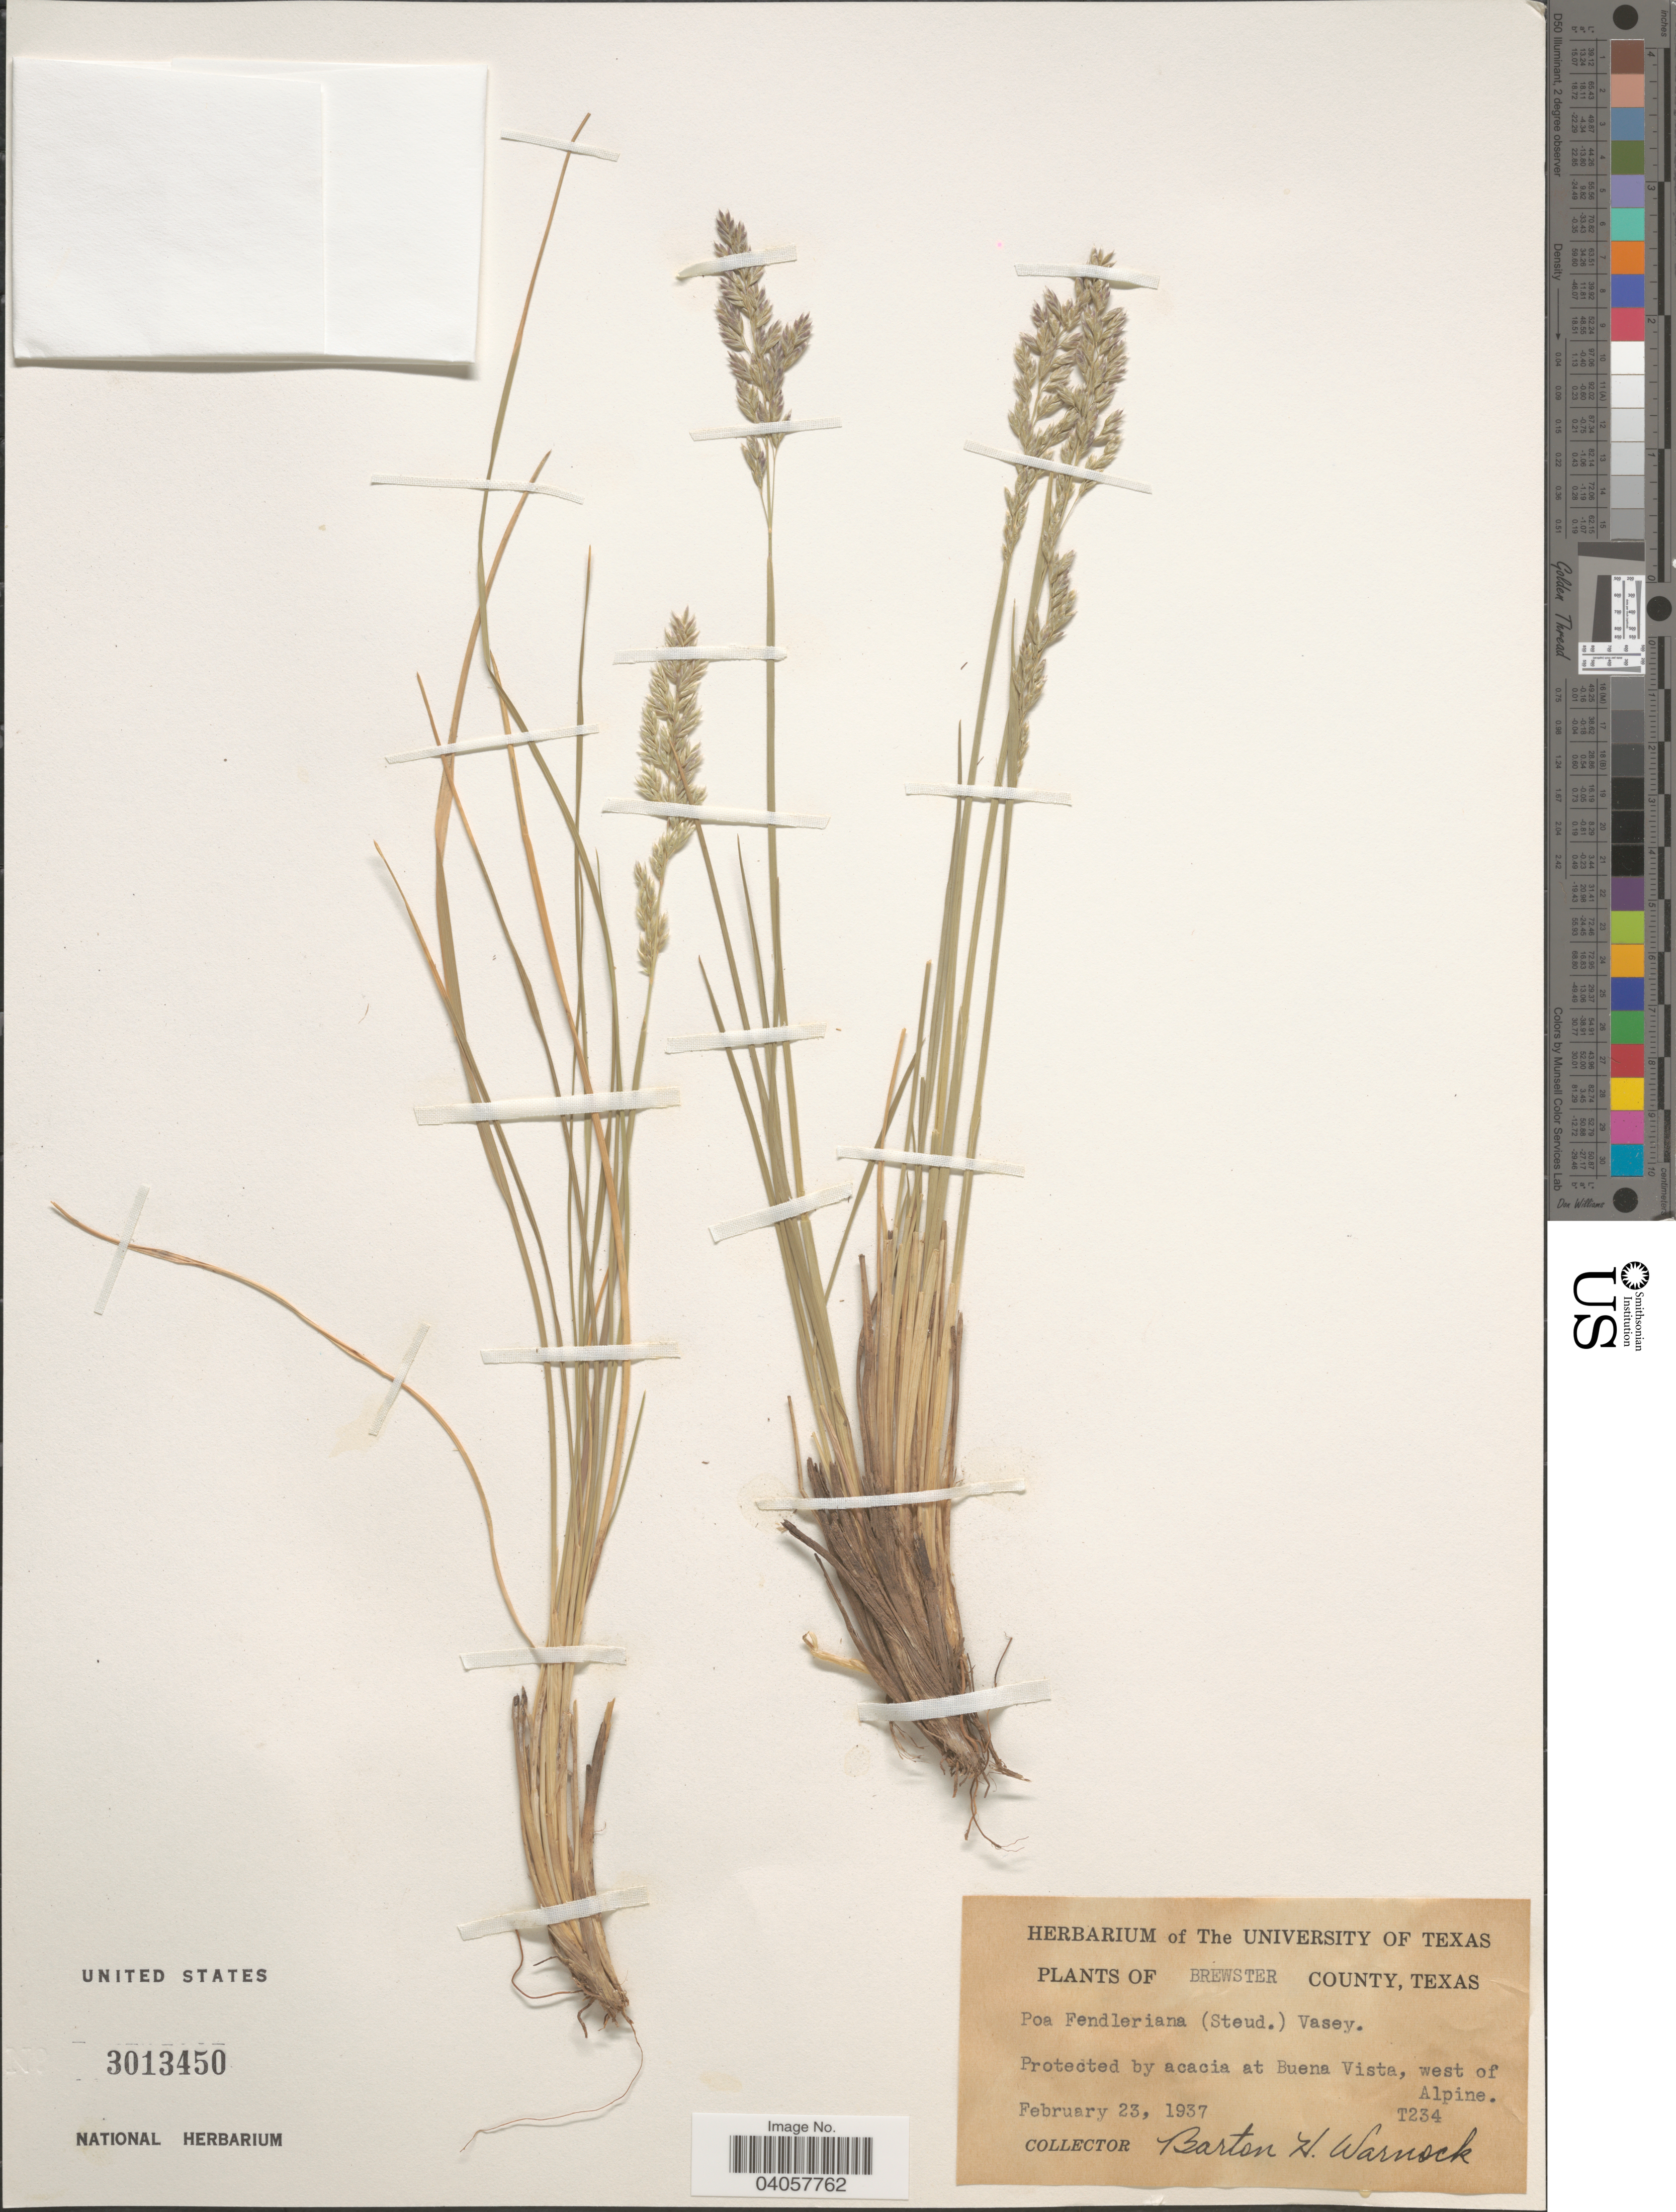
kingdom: Plantae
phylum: Tracheophyta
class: Liliopsida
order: Poales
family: Poaceae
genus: Poa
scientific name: Poa fendleriana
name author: (Steud.) Vasey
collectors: B. H. Warnock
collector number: T234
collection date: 1937-02-23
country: United States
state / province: Texas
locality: Brewster County. At Buena Vista, west of Alpine.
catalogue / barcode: US 3013450